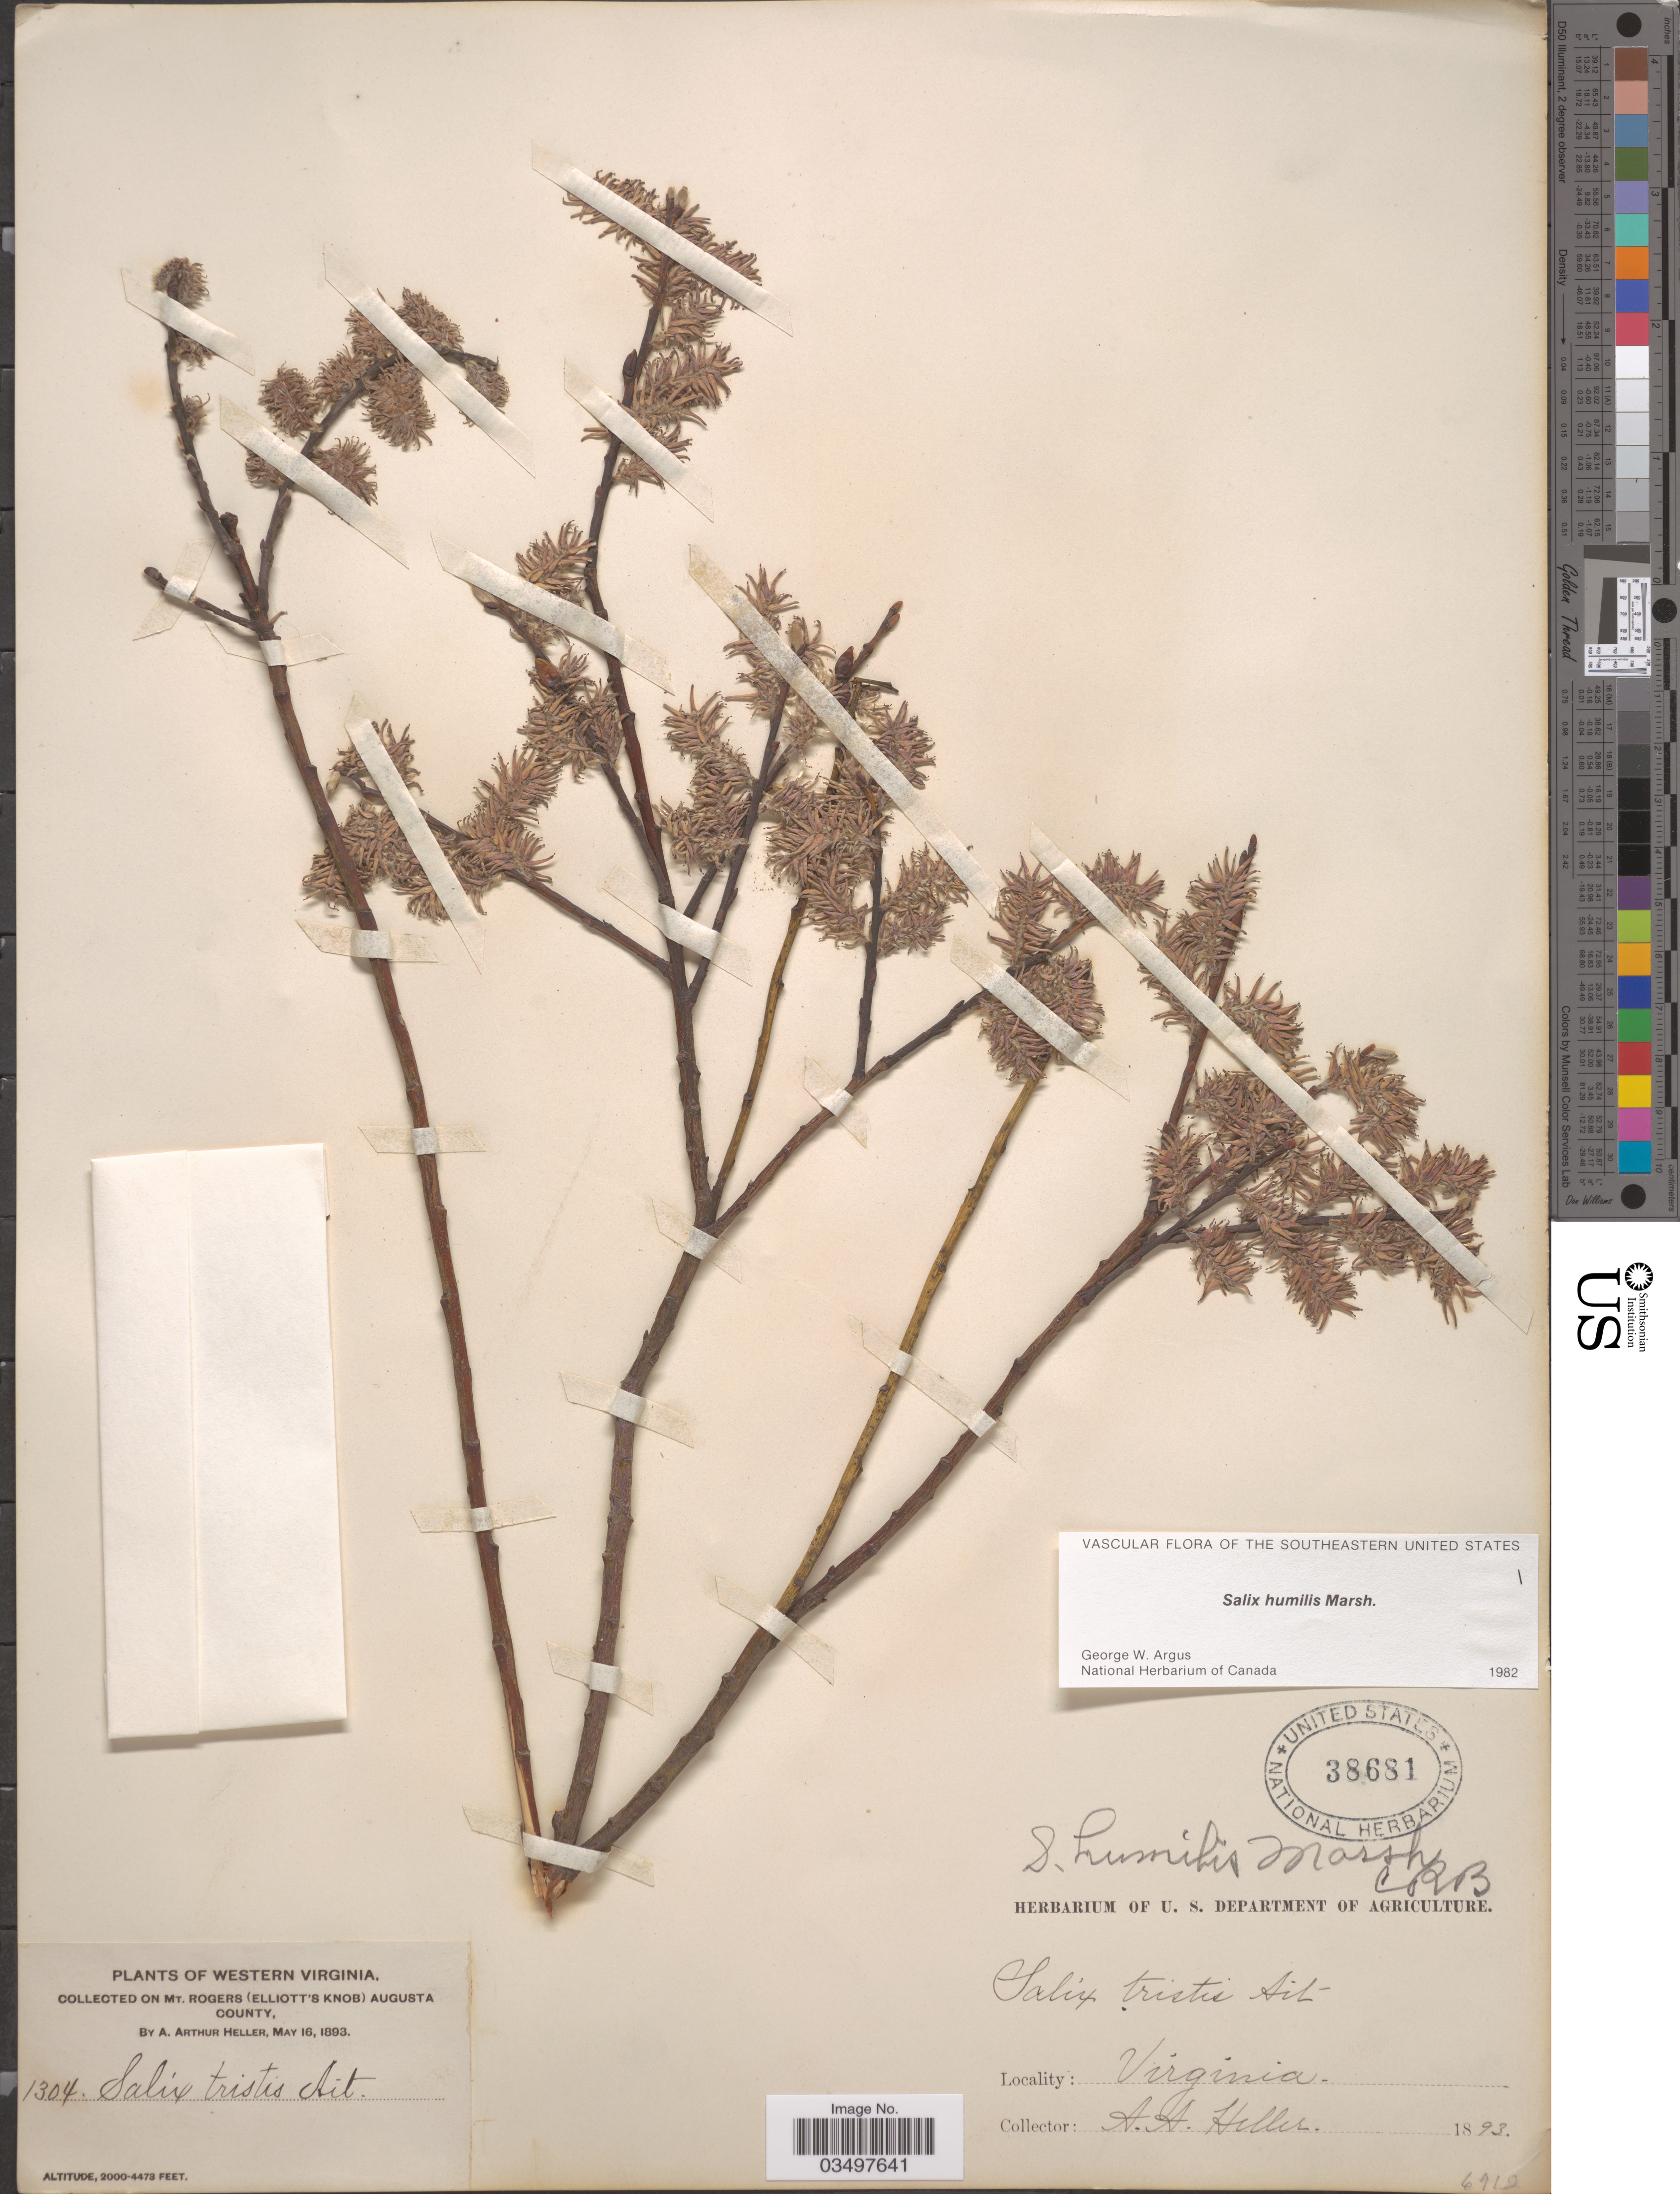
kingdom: Plantae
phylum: Tracheophyta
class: Magnoliopsida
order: Malpighiales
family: Salicaceae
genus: Salix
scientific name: Salix humilis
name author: Marshall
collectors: A. A. Heller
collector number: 1304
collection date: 1893-05-16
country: United States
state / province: Virginia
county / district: Augusta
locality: On Mt. Rogers (Elliott's Knob) Augusta County.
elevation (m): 610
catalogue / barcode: US 38681